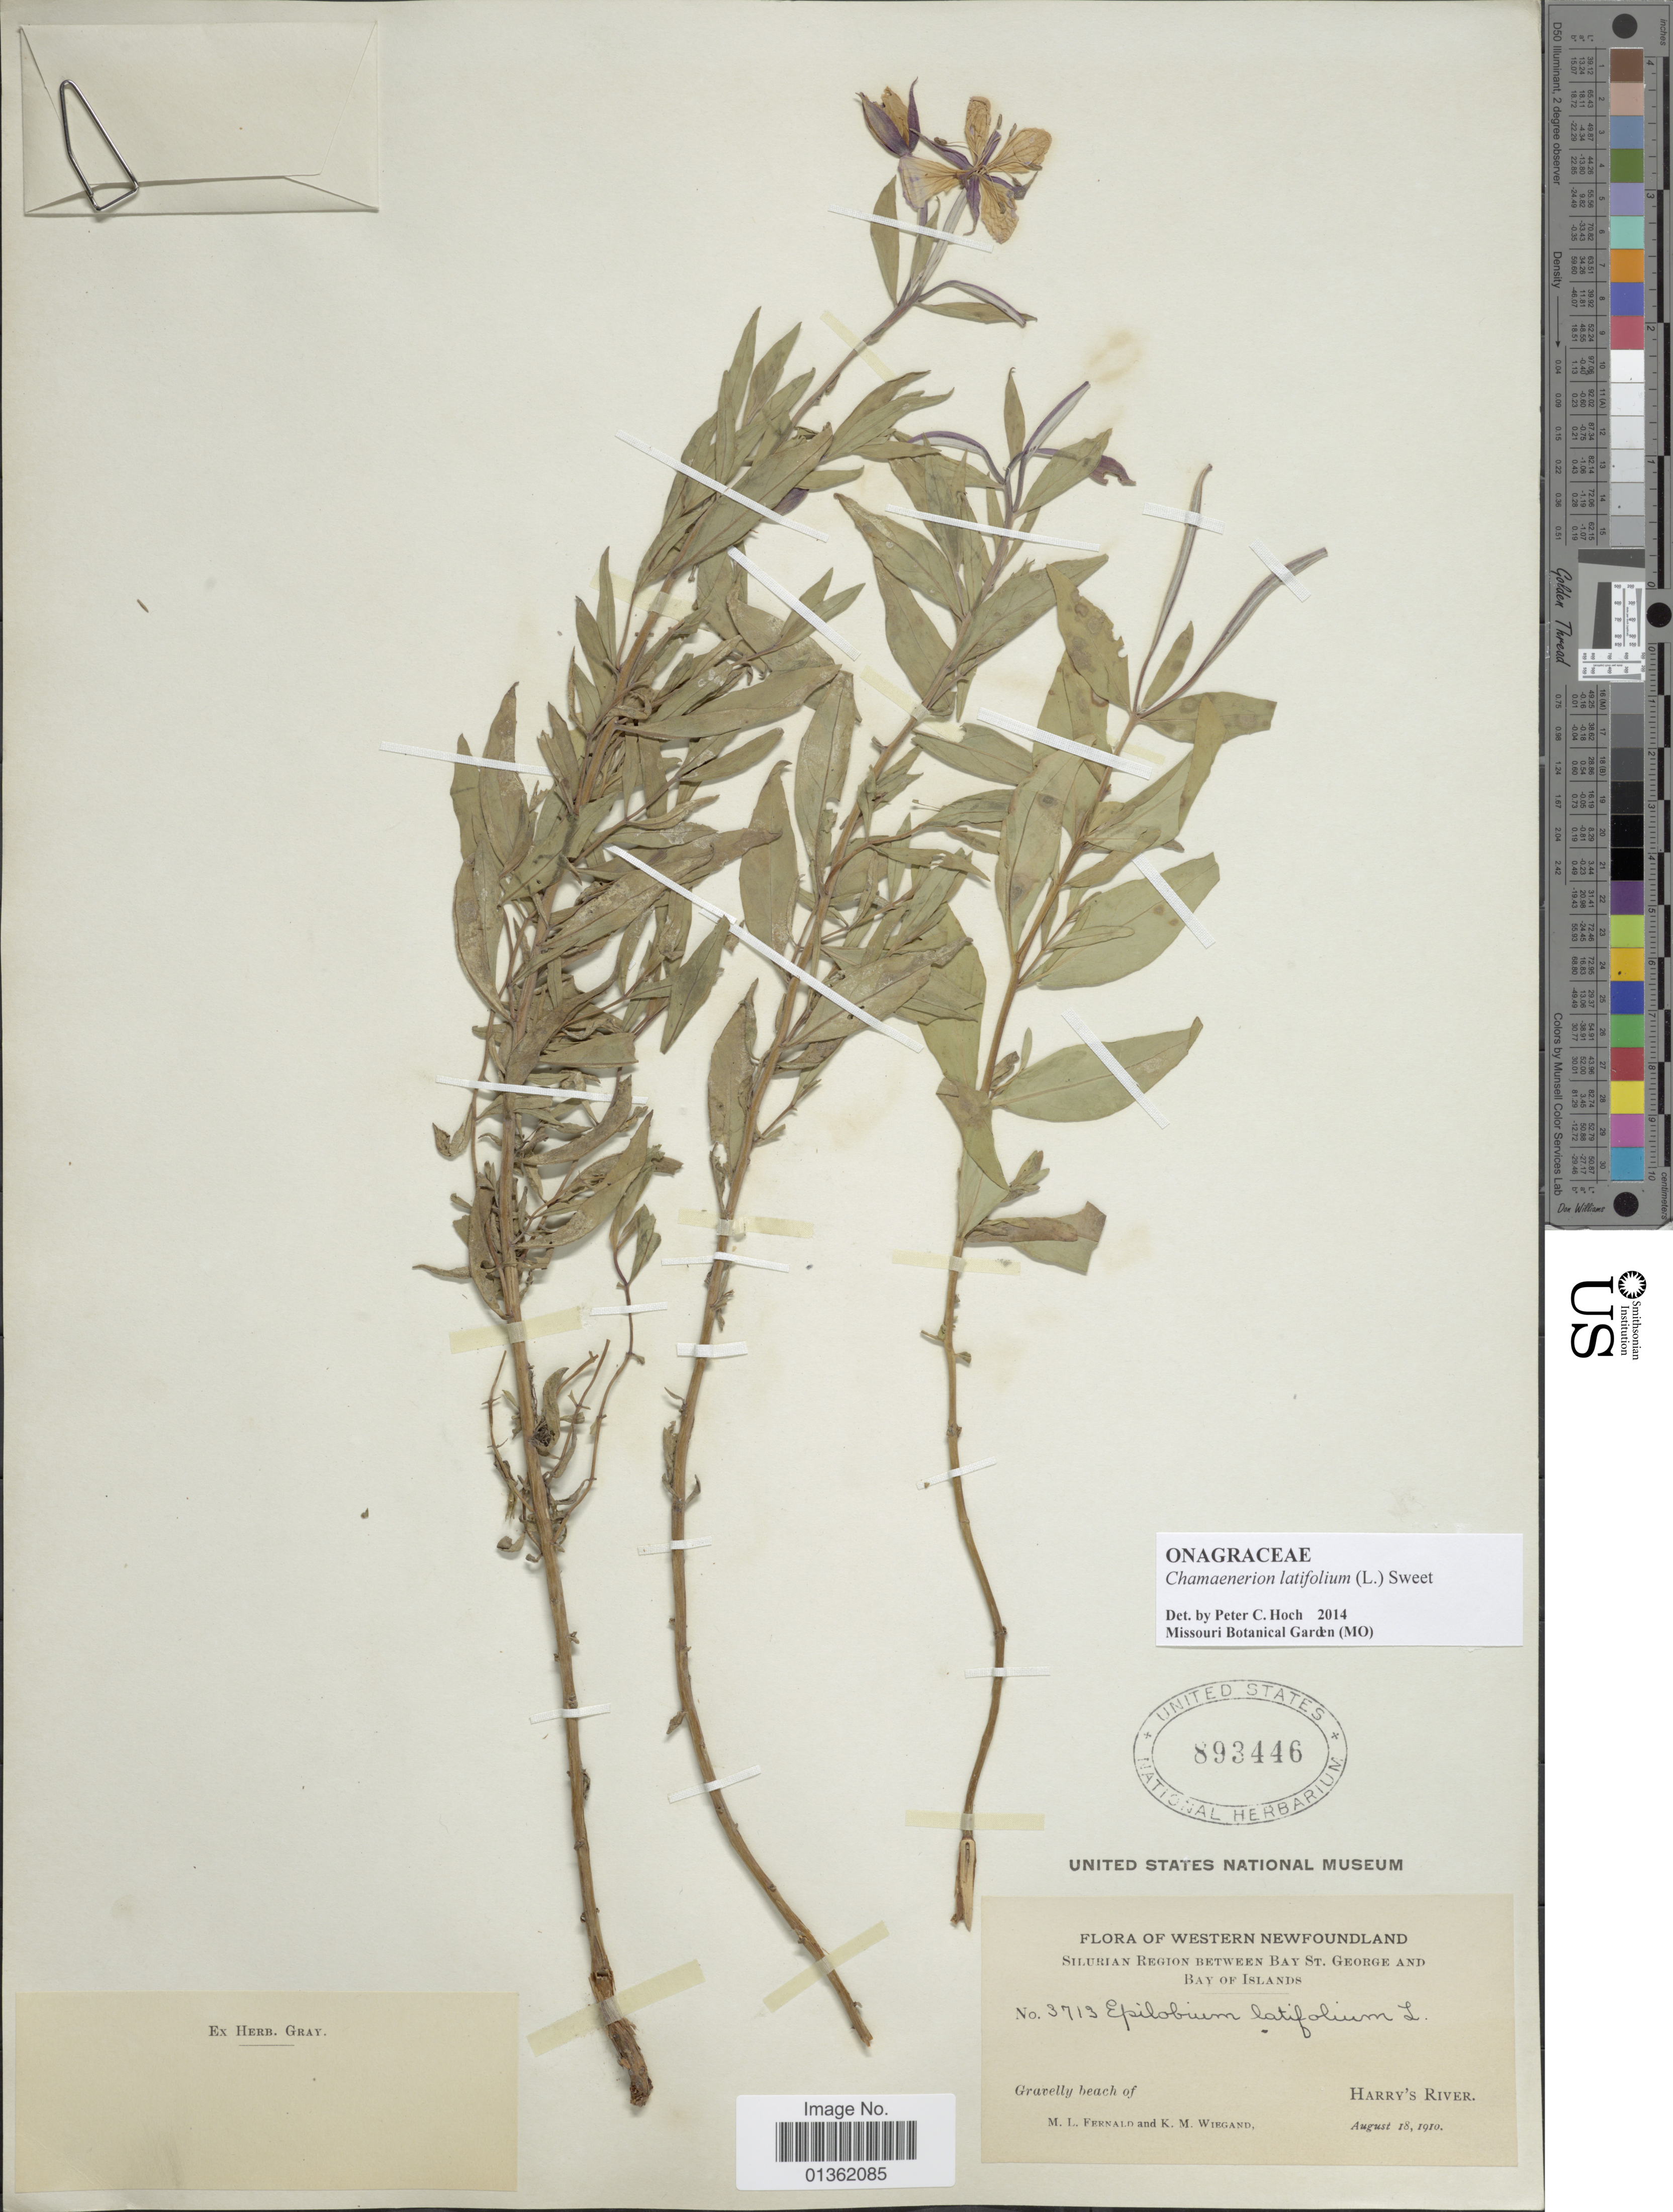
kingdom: Plantae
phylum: Tracheophyta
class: Magnoliopsida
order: Myrtales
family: Onagraceae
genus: Chamaenerion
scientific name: Chamaenerion latifolium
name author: (L.) Th. Fr. & Lange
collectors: M. L. Fernald & K. M. Wiegand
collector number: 3713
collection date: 1910-08-18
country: Canada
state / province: Newfoundland and Labrador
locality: Western Newfoundland. Silurian Region between Bay St. George and Bay of Islands. Gravelly beach of Harry's River.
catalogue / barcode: US 893446